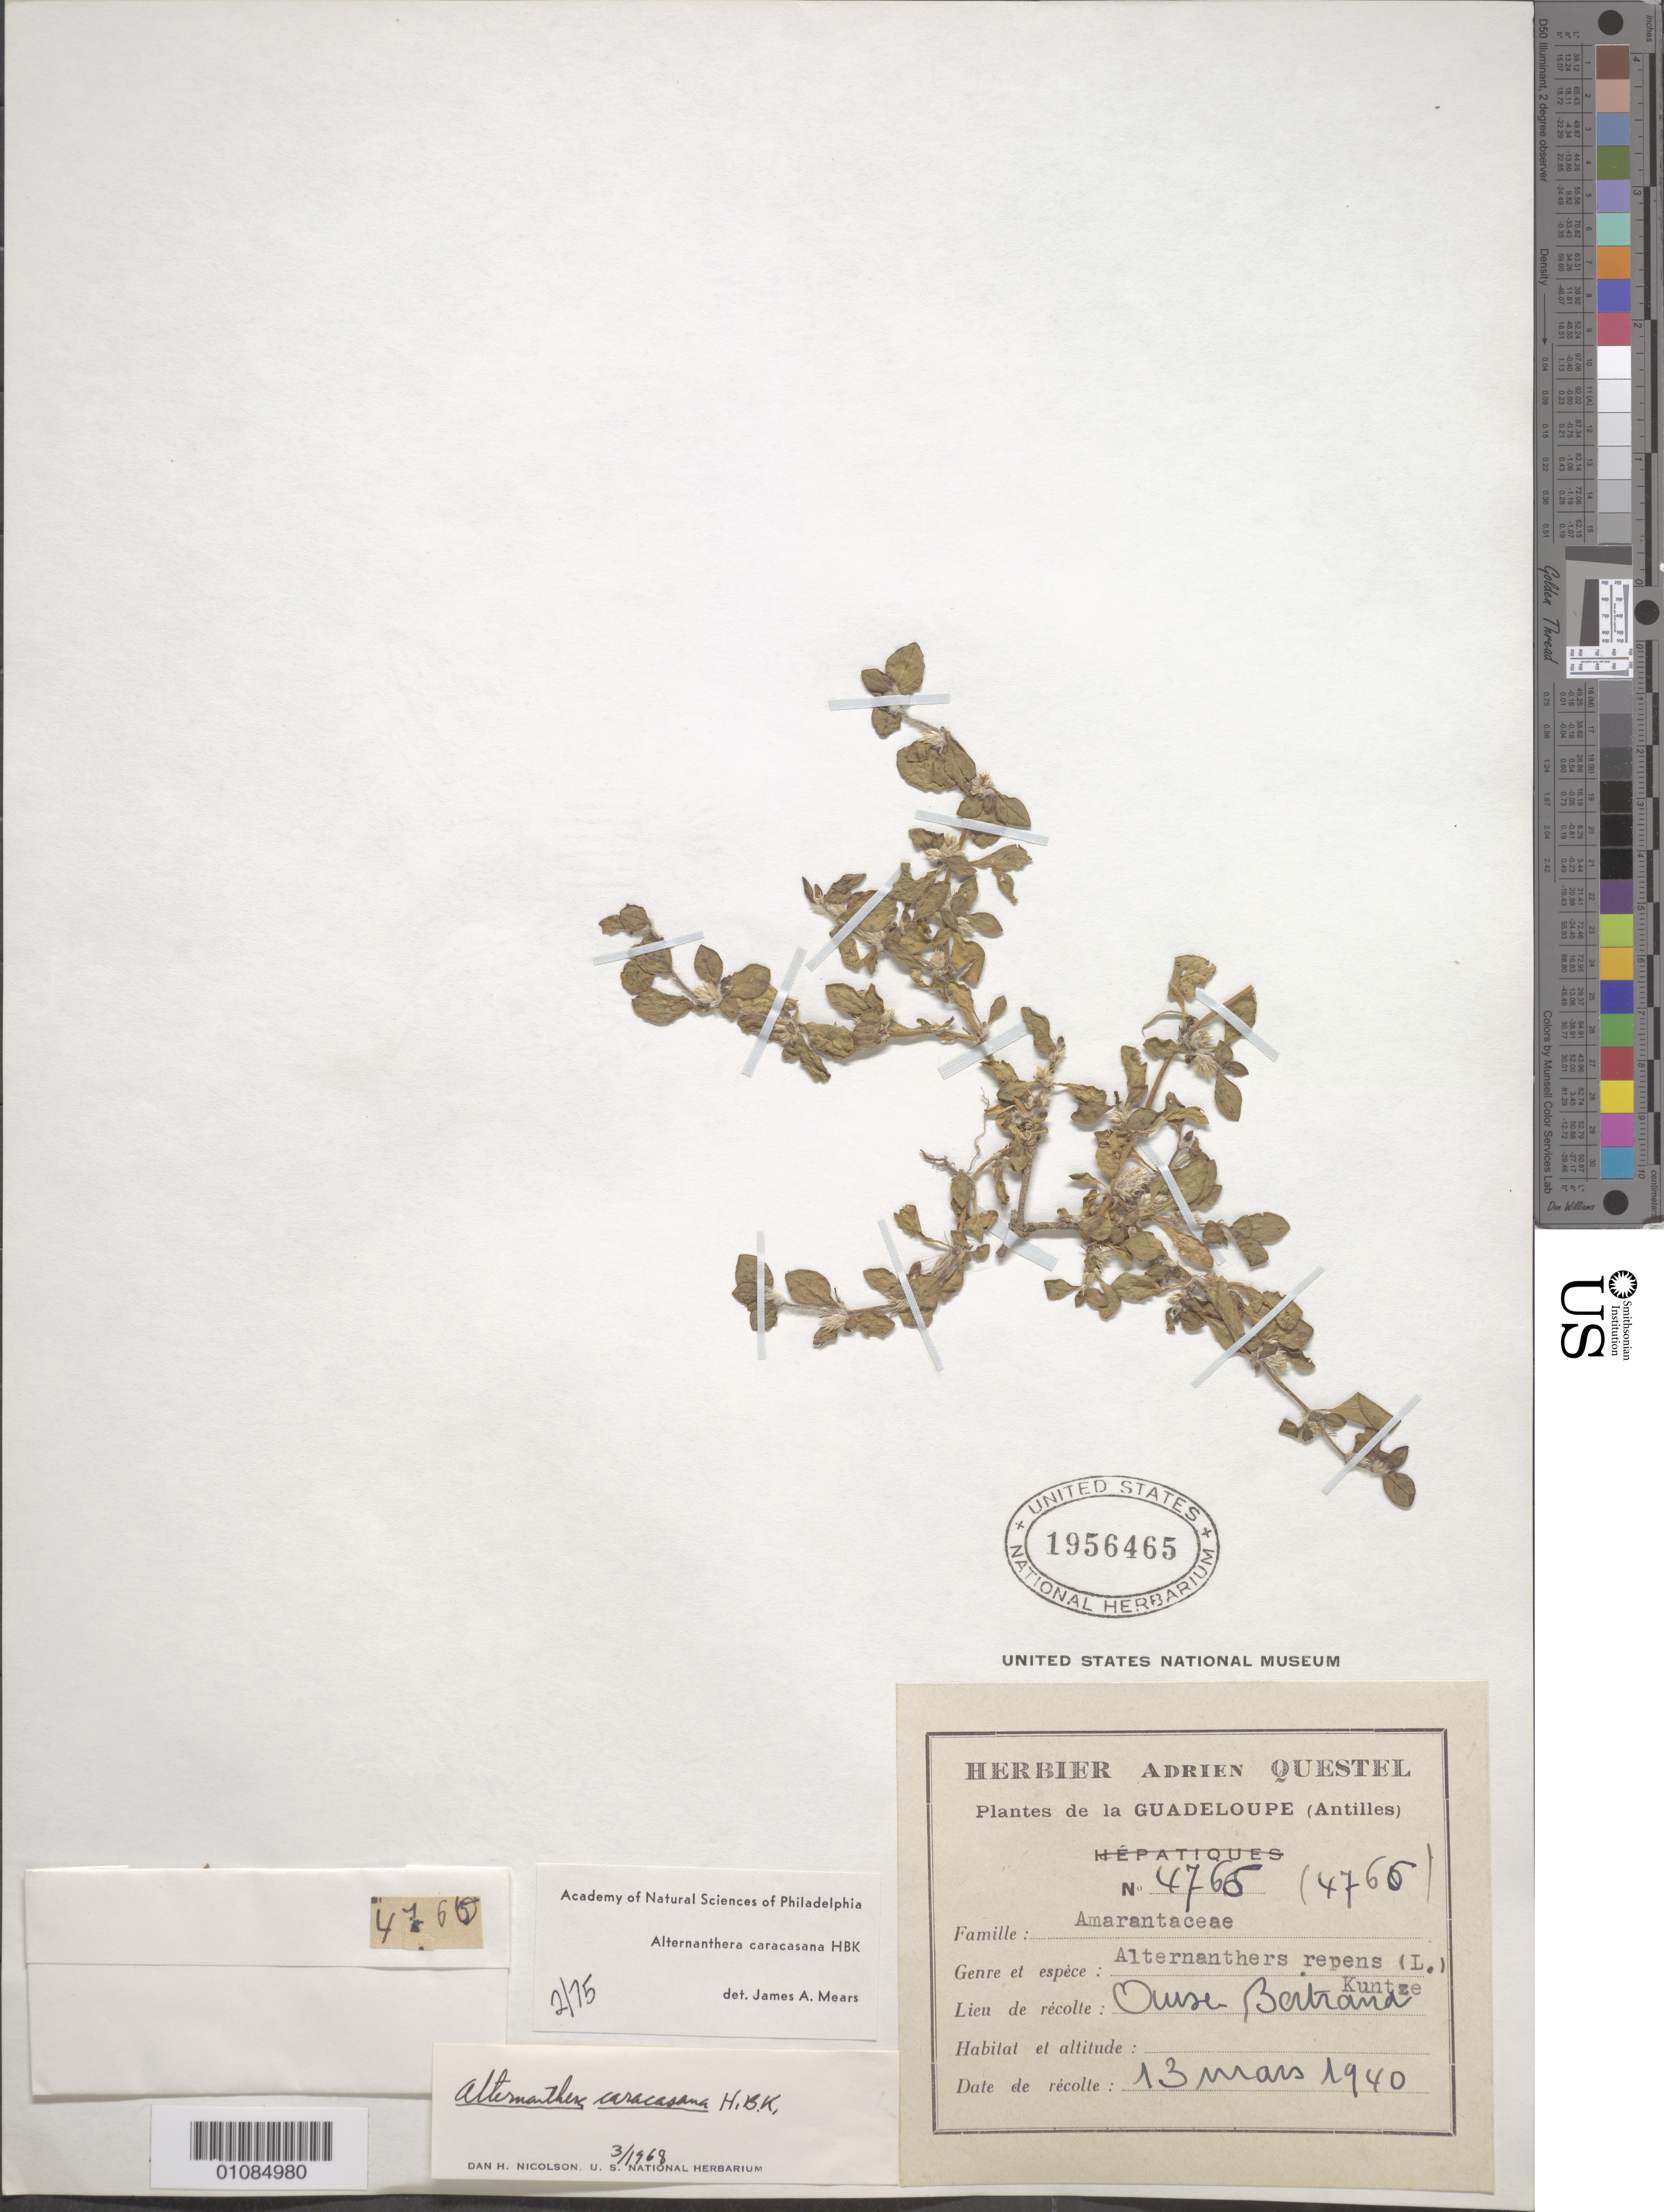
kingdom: Plantae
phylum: Tracheophyta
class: Magnoliopsida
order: Caryophyllales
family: Amaranthaceae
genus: Alternanthera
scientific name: Alternanthera caracasana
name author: Kunth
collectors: A. Questel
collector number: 4765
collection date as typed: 13 Mar 1940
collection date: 1940-03-13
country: Guadeloupe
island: Grande Terre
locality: Anse Bertrand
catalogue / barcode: US 1956465